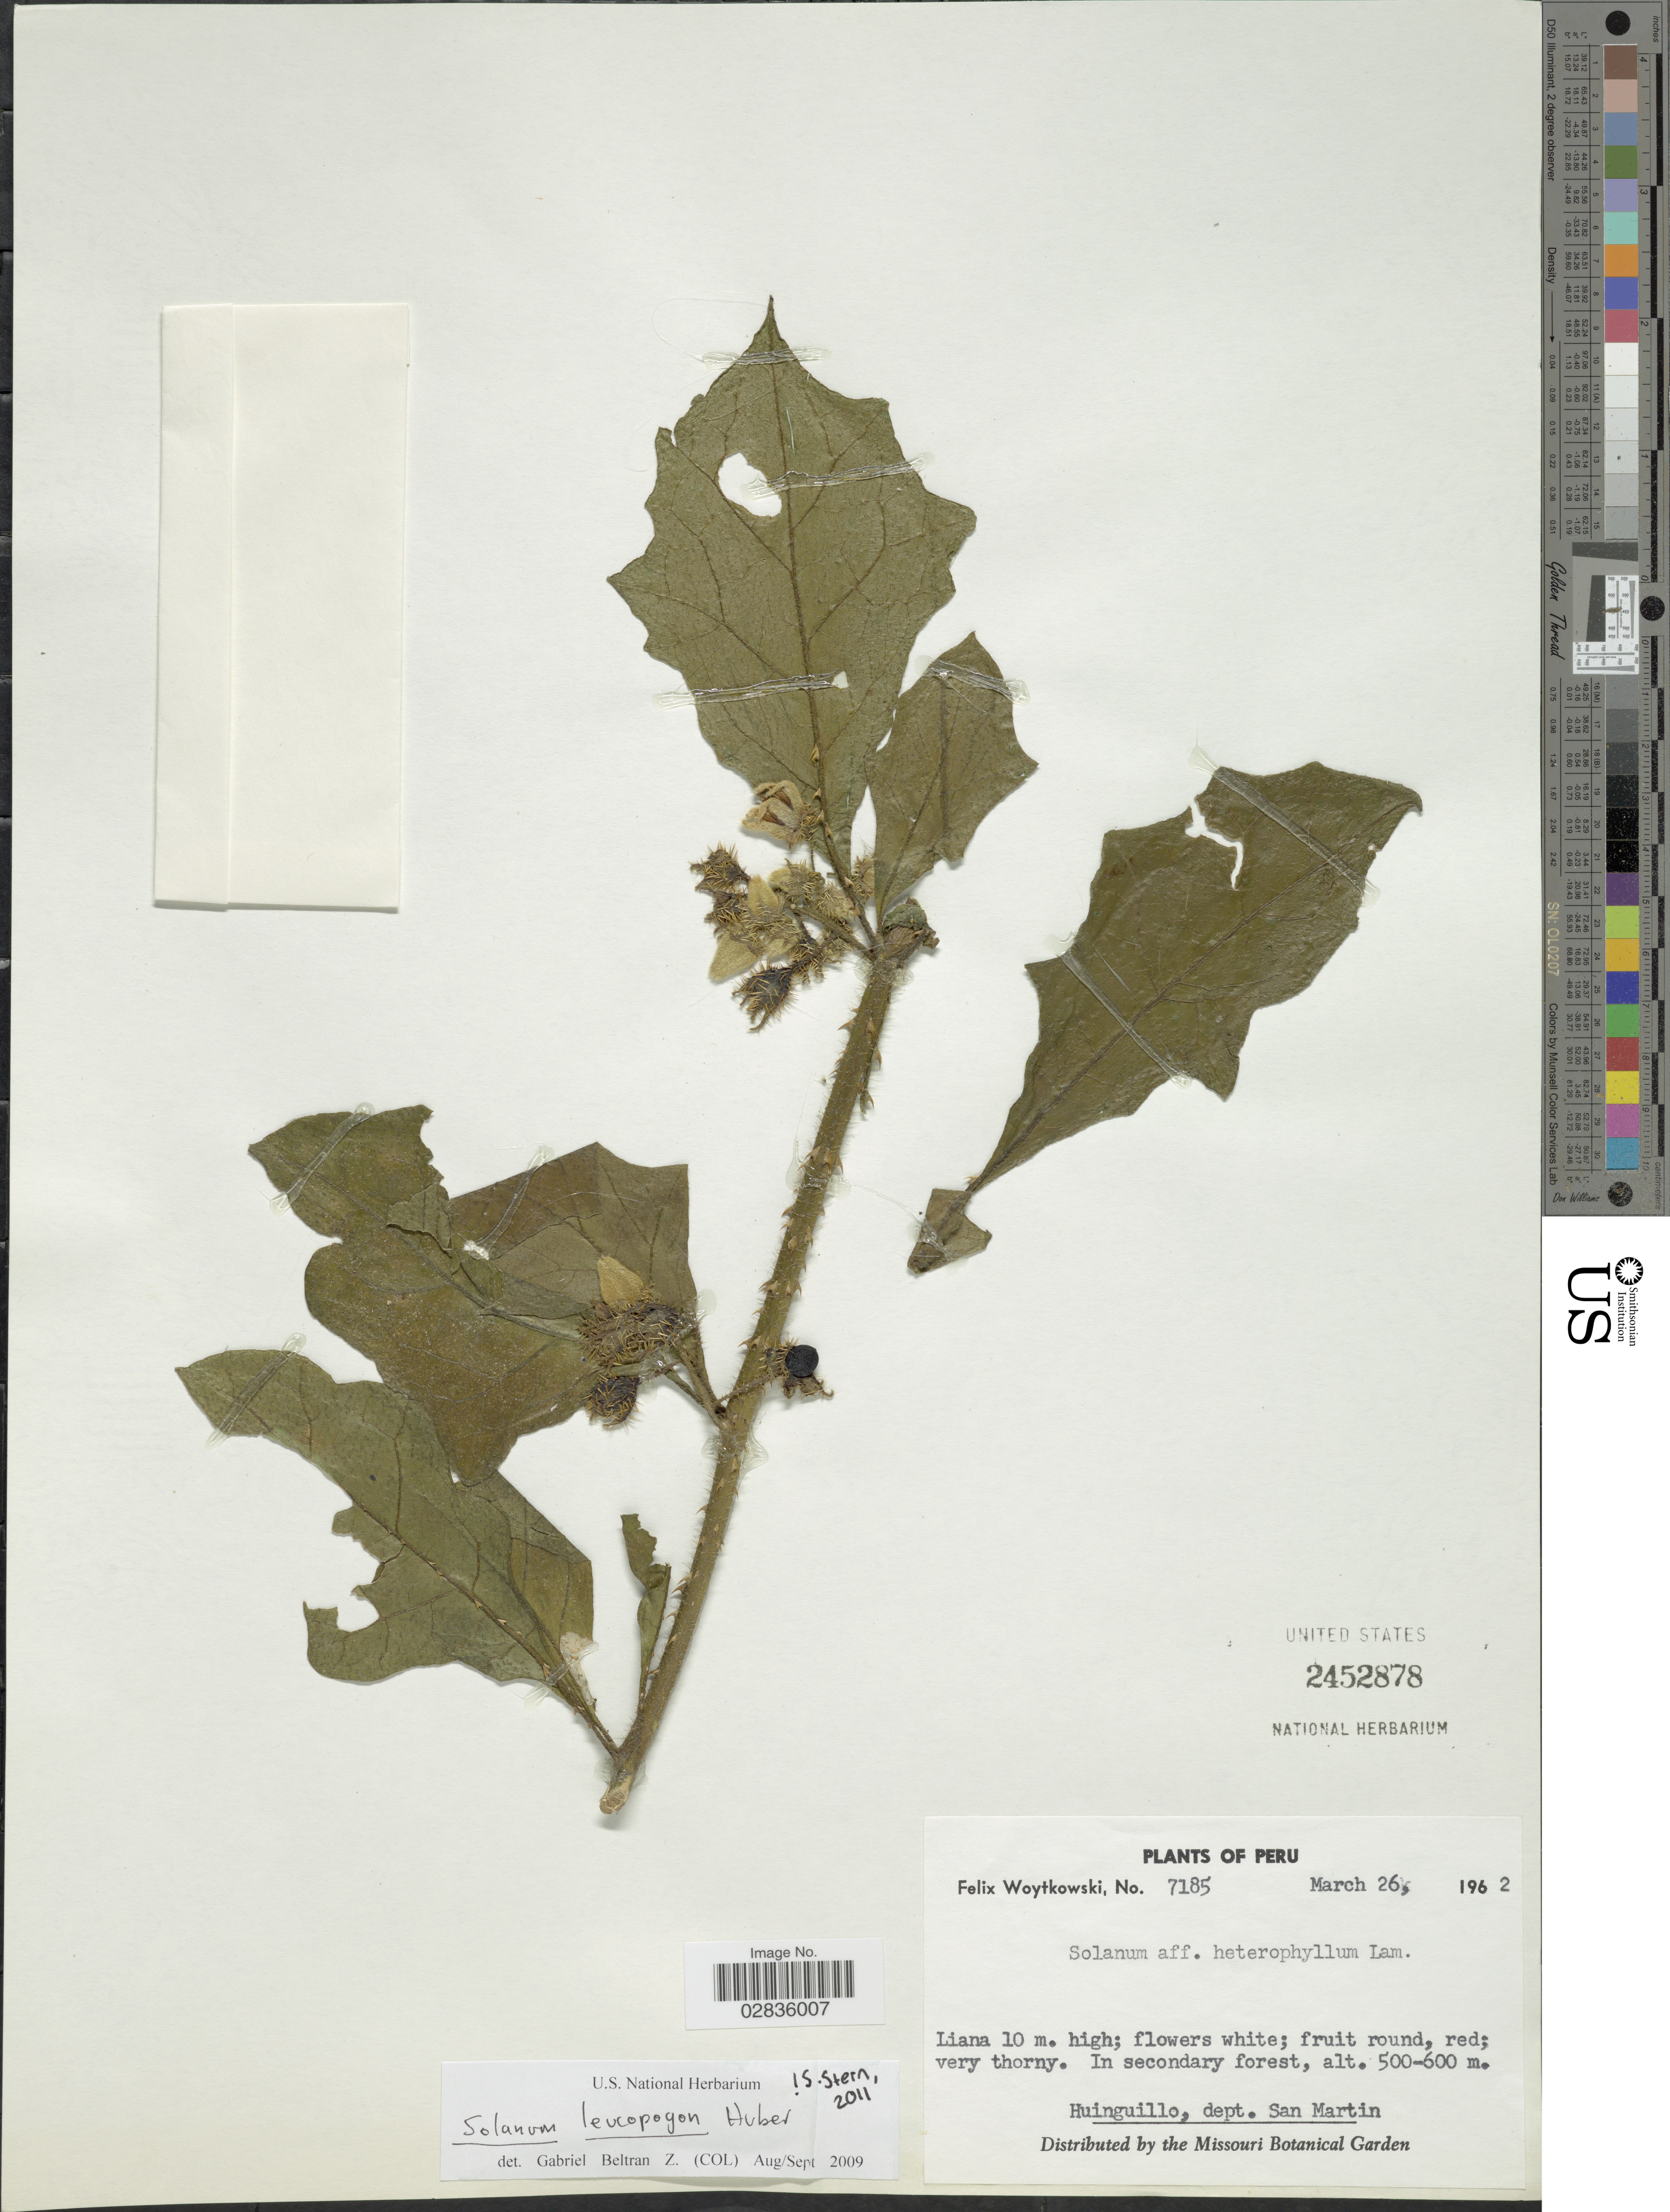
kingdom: Plantae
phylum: Tracheophyta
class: Magnoliopsida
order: Solanales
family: Solanaceae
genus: Solanum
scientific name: Solanum leucopogon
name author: Huber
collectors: F. Woytkowski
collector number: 7185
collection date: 1962-03-26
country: Peru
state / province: San Martín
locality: Huinguillo, dept. San Martin.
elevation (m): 500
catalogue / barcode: US 2452878